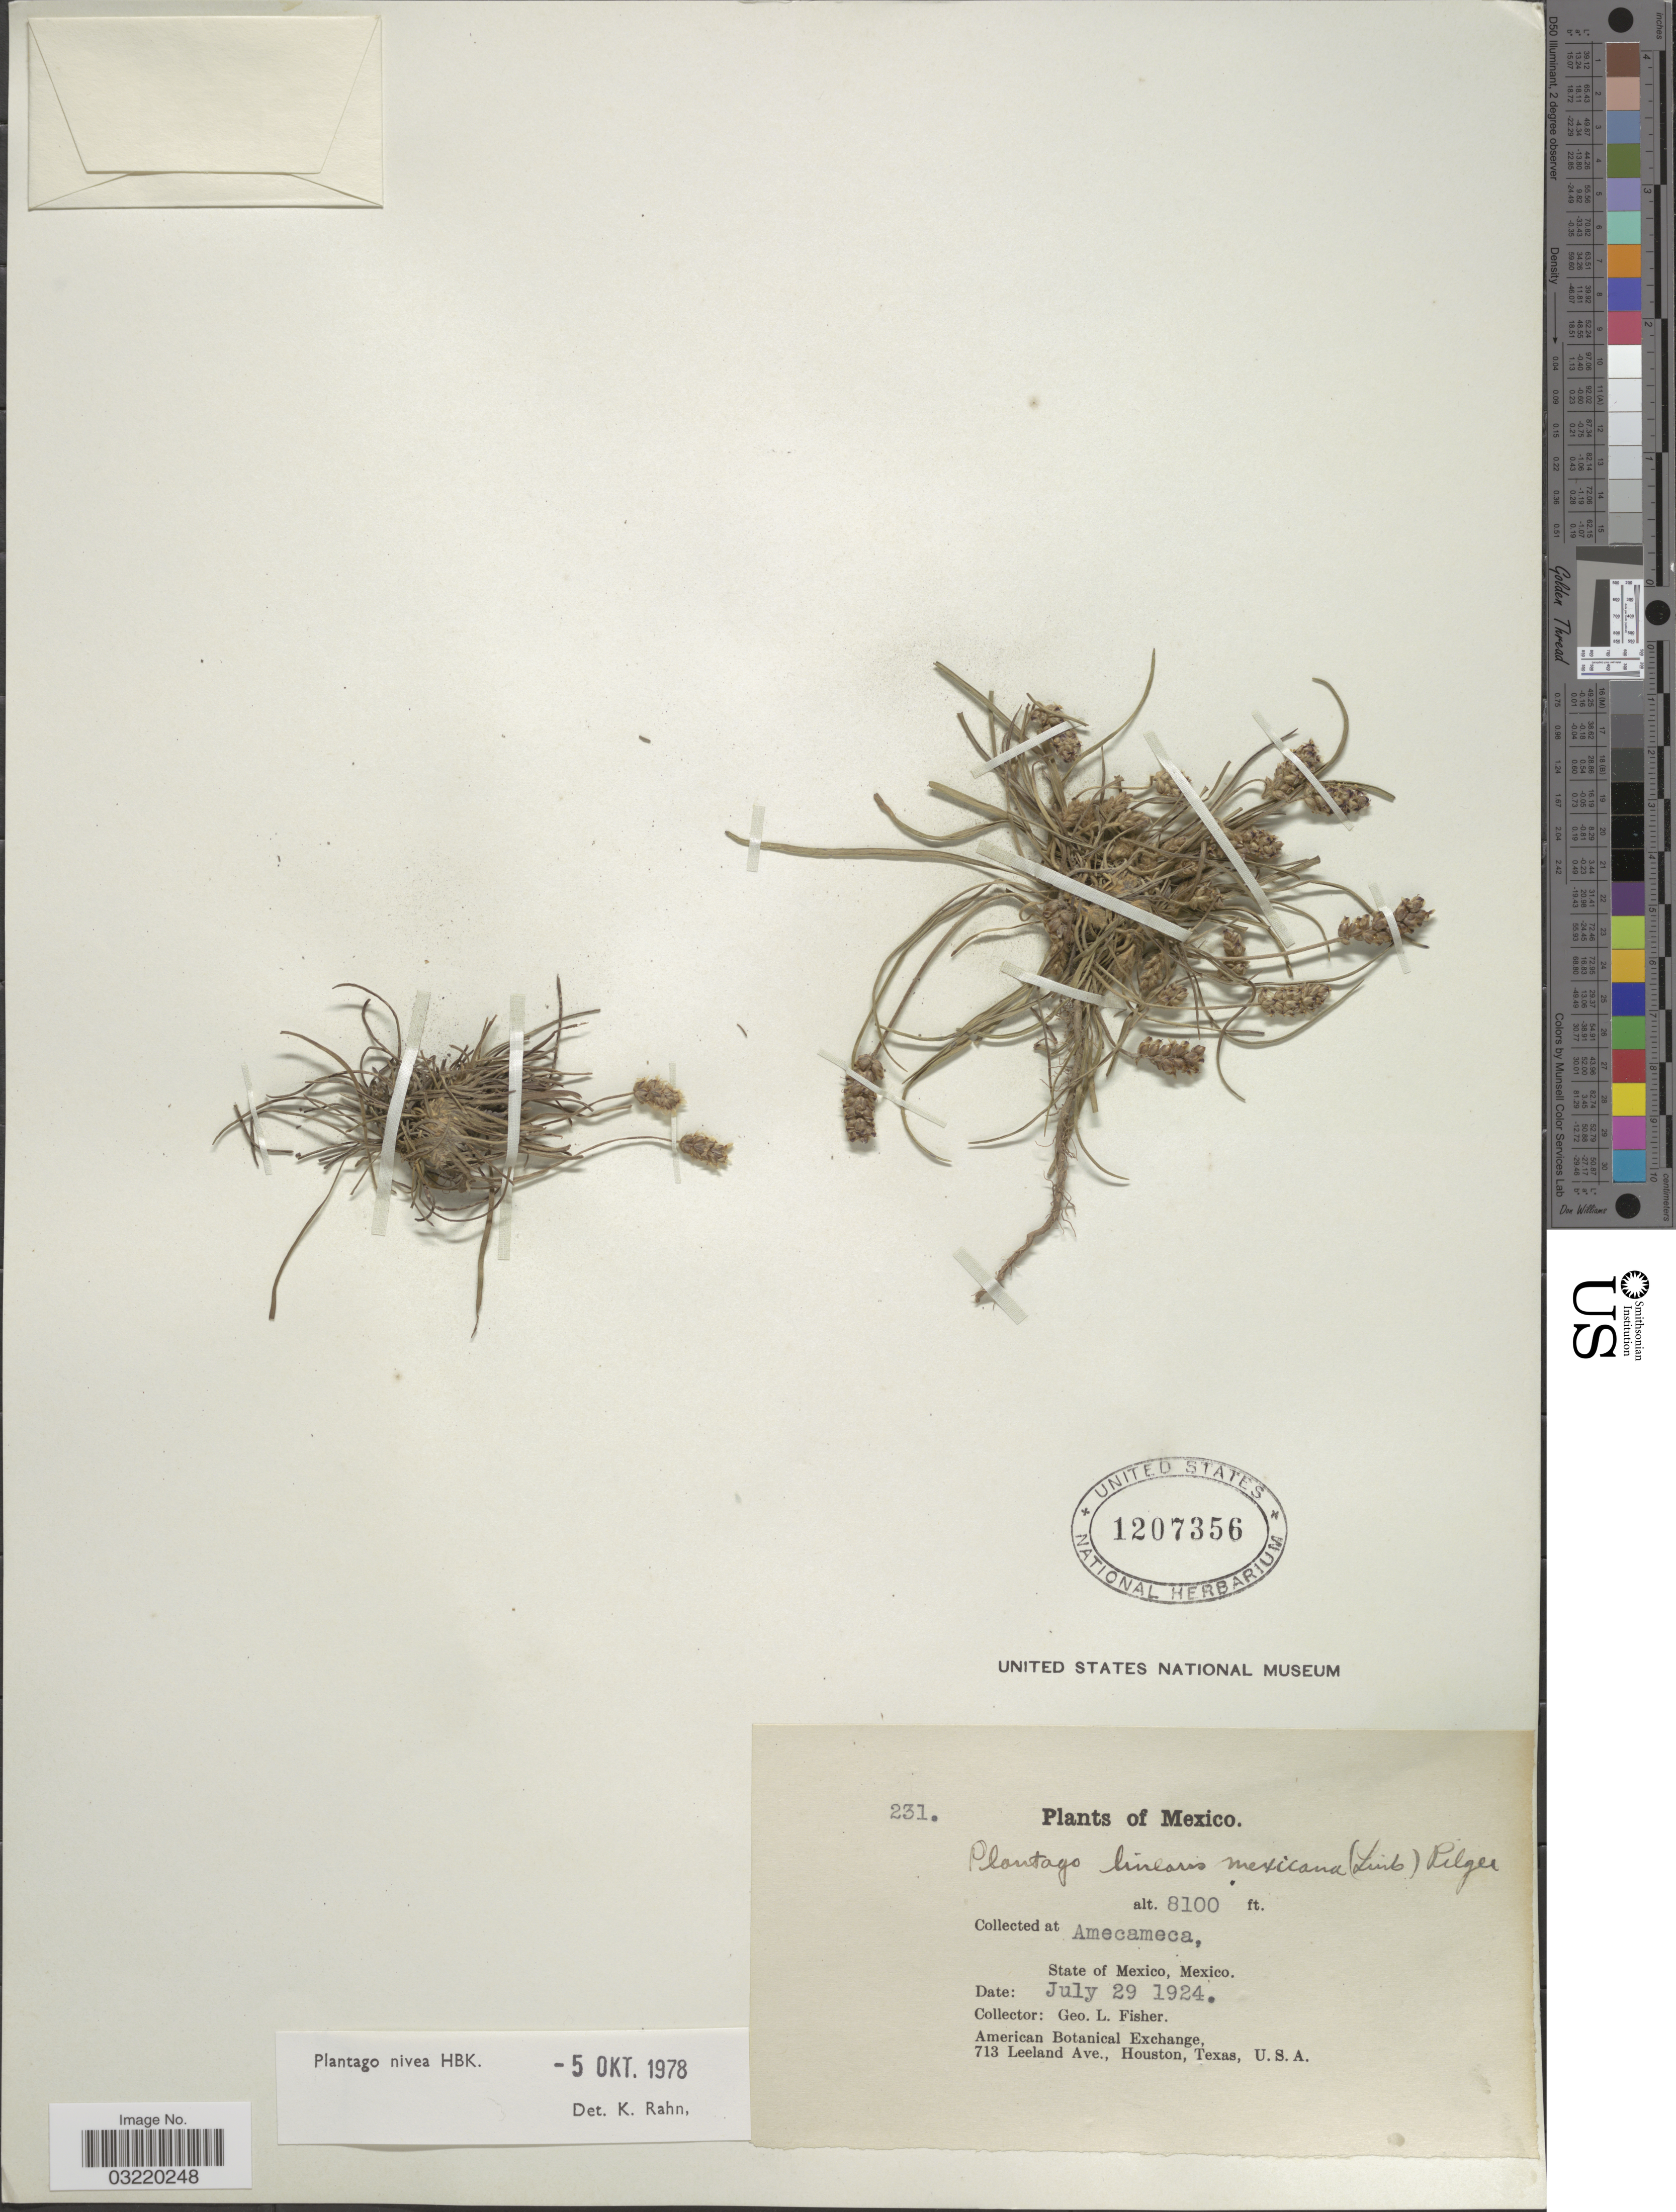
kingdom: Plantae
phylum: Tracheophyta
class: Magnoliopsida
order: Lamiales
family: Plantaginaceae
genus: Plantago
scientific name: Plantago nivea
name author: Kunth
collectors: G. L. Fisher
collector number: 231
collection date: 1924-07-29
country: Mexico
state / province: México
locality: Amecameca.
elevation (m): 2469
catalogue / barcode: US 1207356